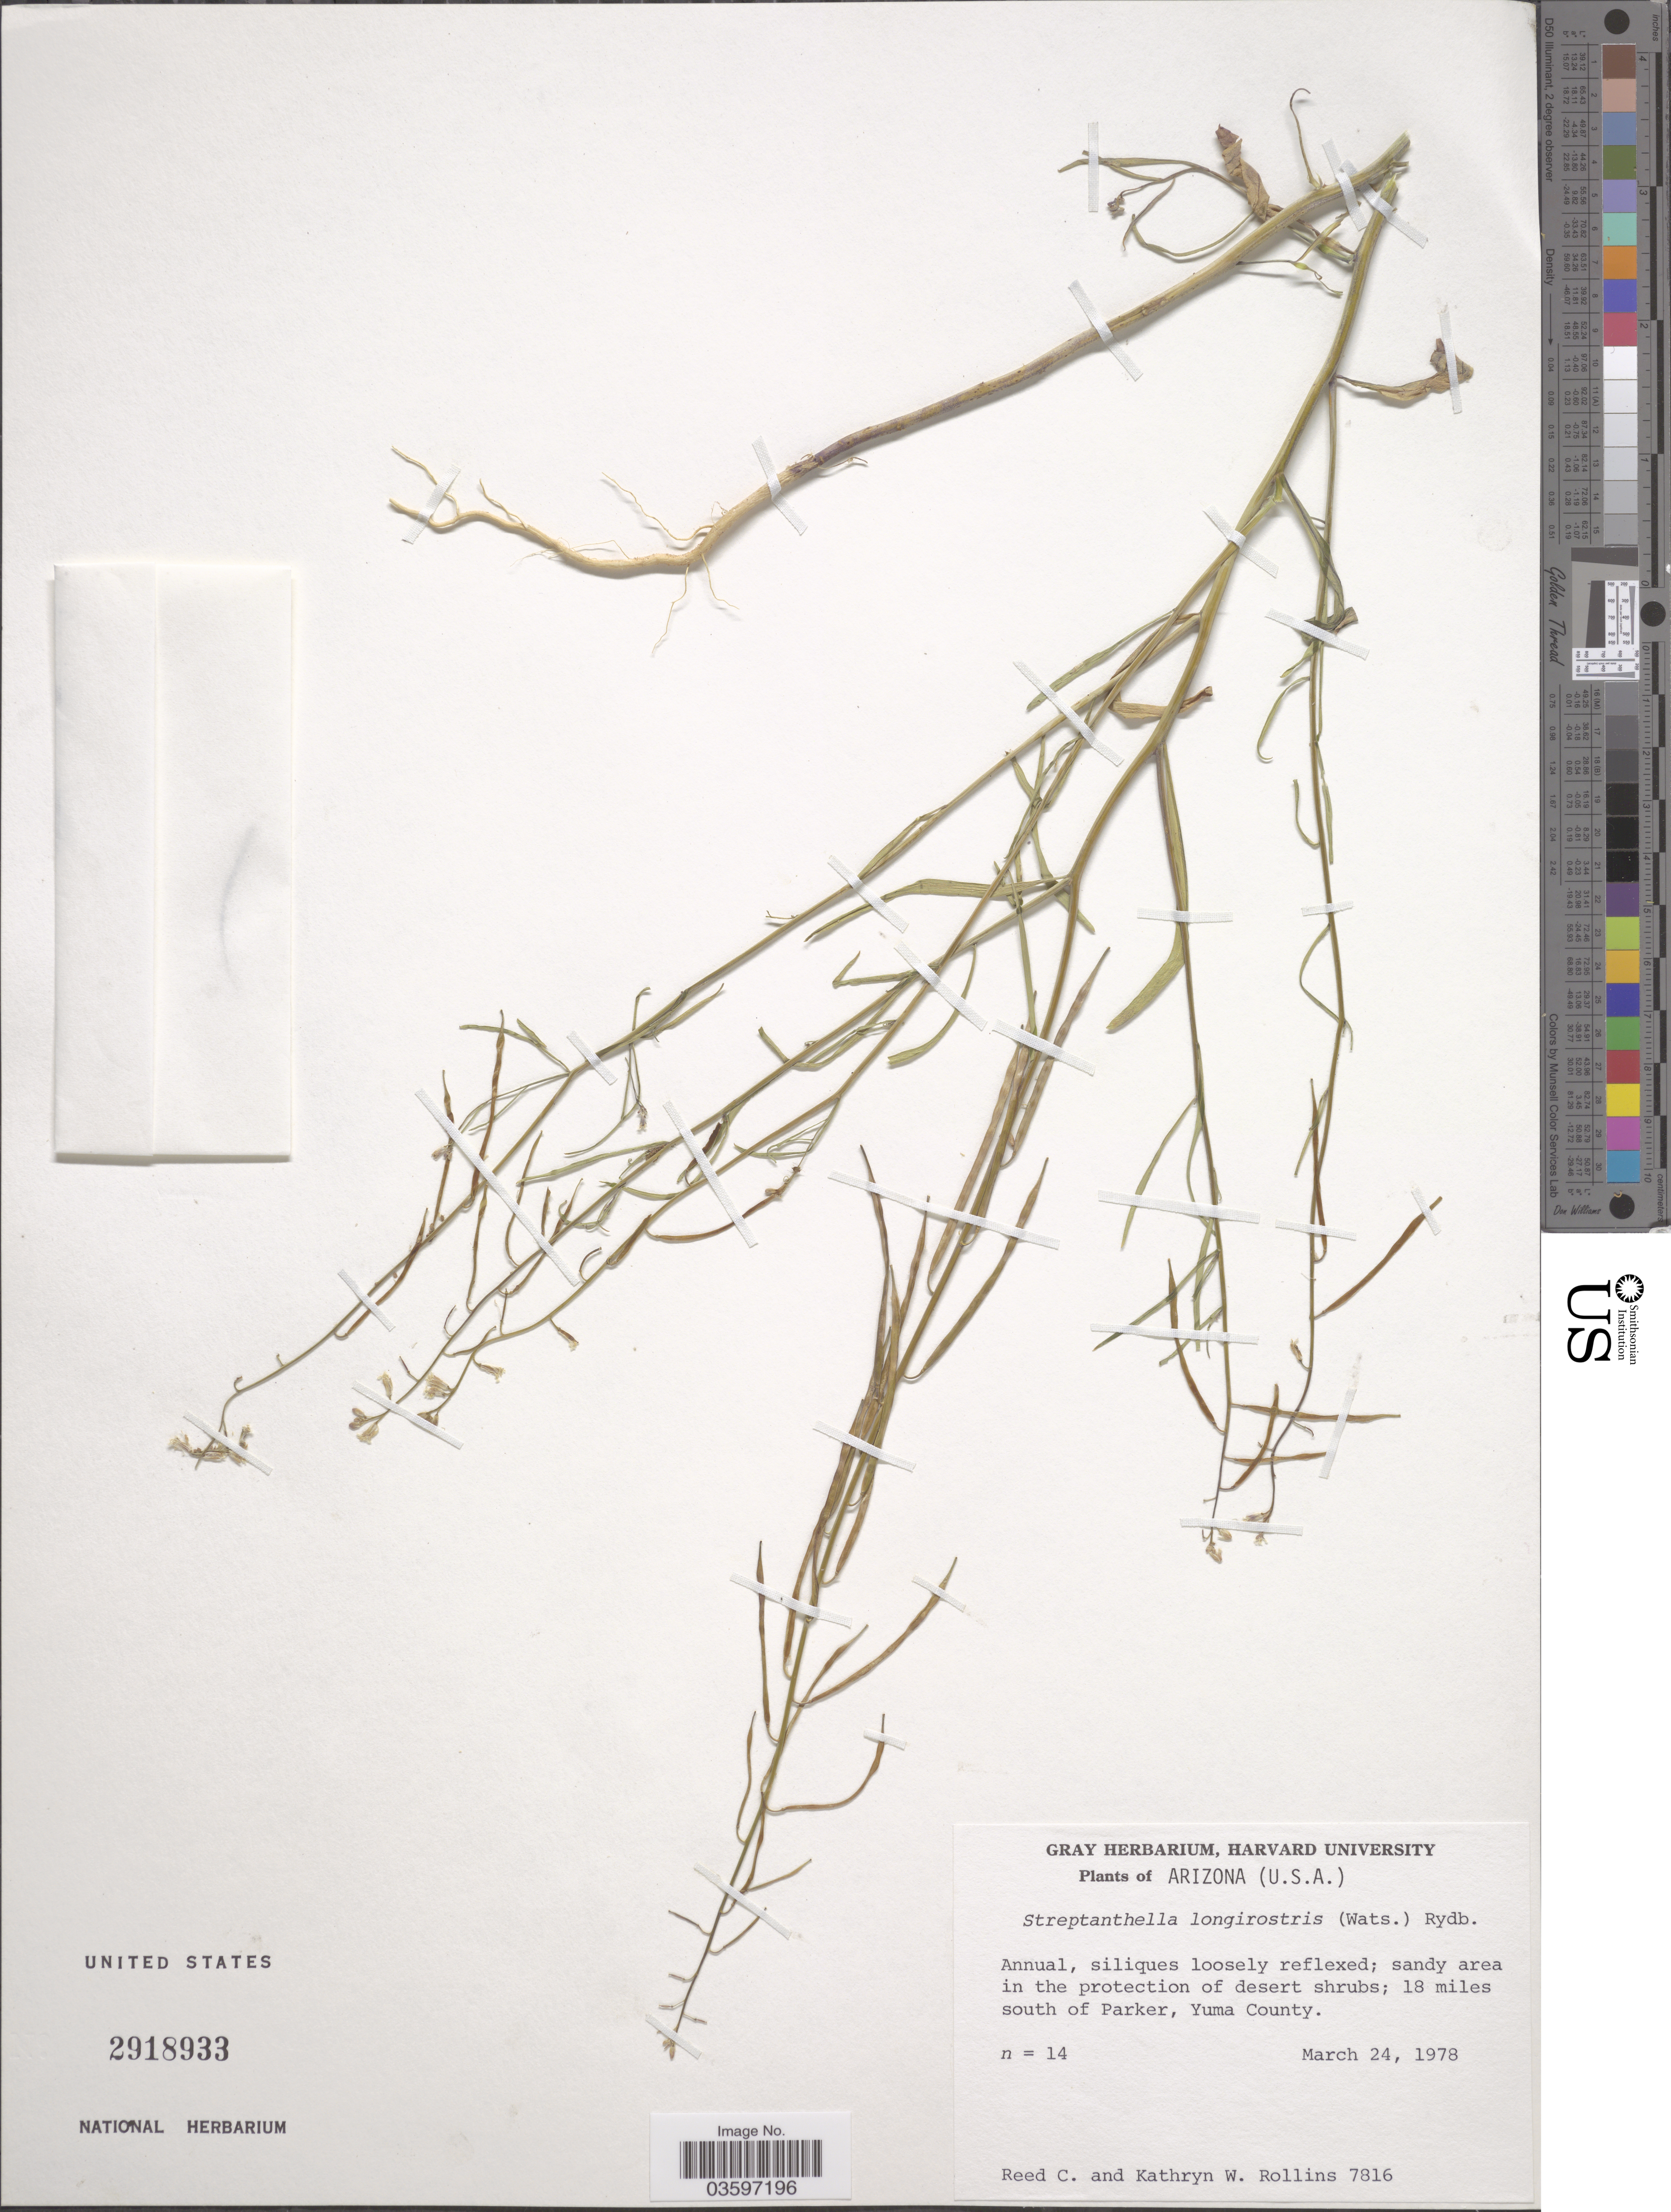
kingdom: Plantae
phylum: Tracheophyta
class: Magnoliopsida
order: Brassicales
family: Brassicaceae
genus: Streptanthella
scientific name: Streptanthella longirostris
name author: (S. Watson) Rydb.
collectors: R. C. Rollins & K. W. Rollins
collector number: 7816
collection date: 1978-03-24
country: United States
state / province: Arizona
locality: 18 miles south of Parker, Yuma County.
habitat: sandy area in the protection of desert shrubs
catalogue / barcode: US 2918933